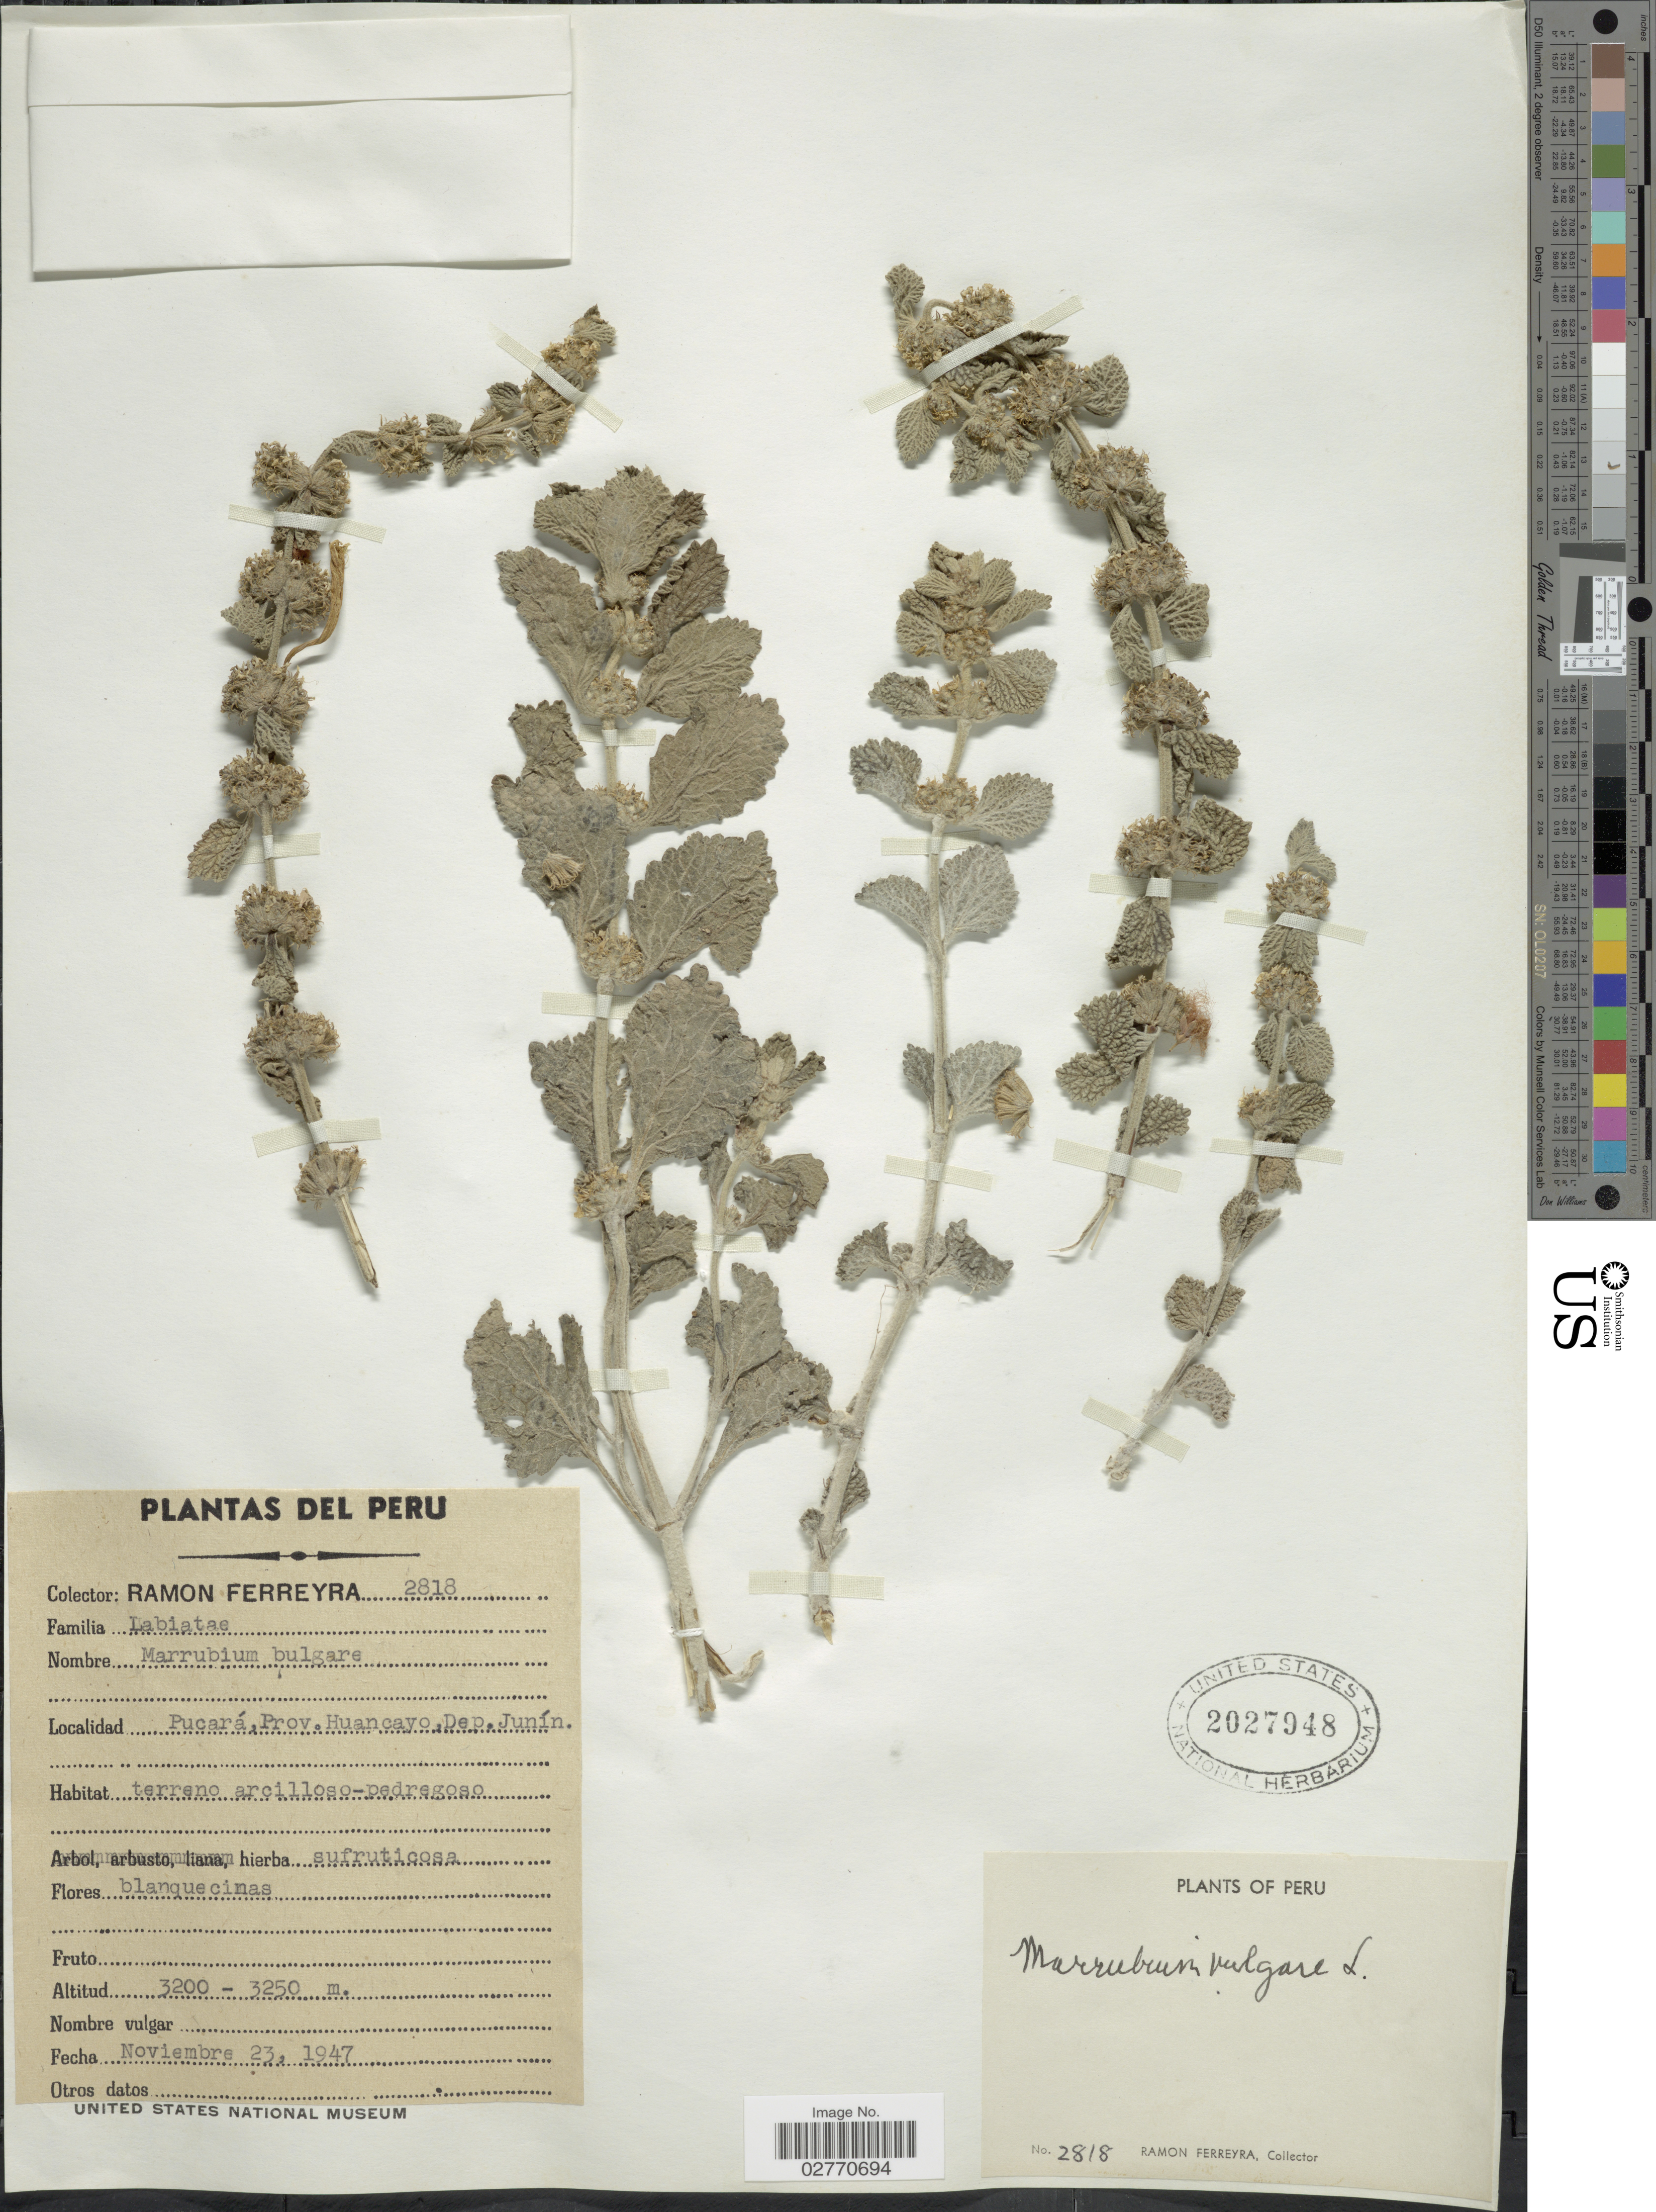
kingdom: Plantae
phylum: Tracheophyta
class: Magnoliopsida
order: Lamiales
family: Lamiaceae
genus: Marrubium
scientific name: Marrubium vulgare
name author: L.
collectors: R. A. Ferreyra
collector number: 2818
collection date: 1947-11-23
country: Peru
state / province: Junín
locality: Pucará, Prov. Huancayo.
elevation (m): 3200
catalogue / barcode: US 2027948